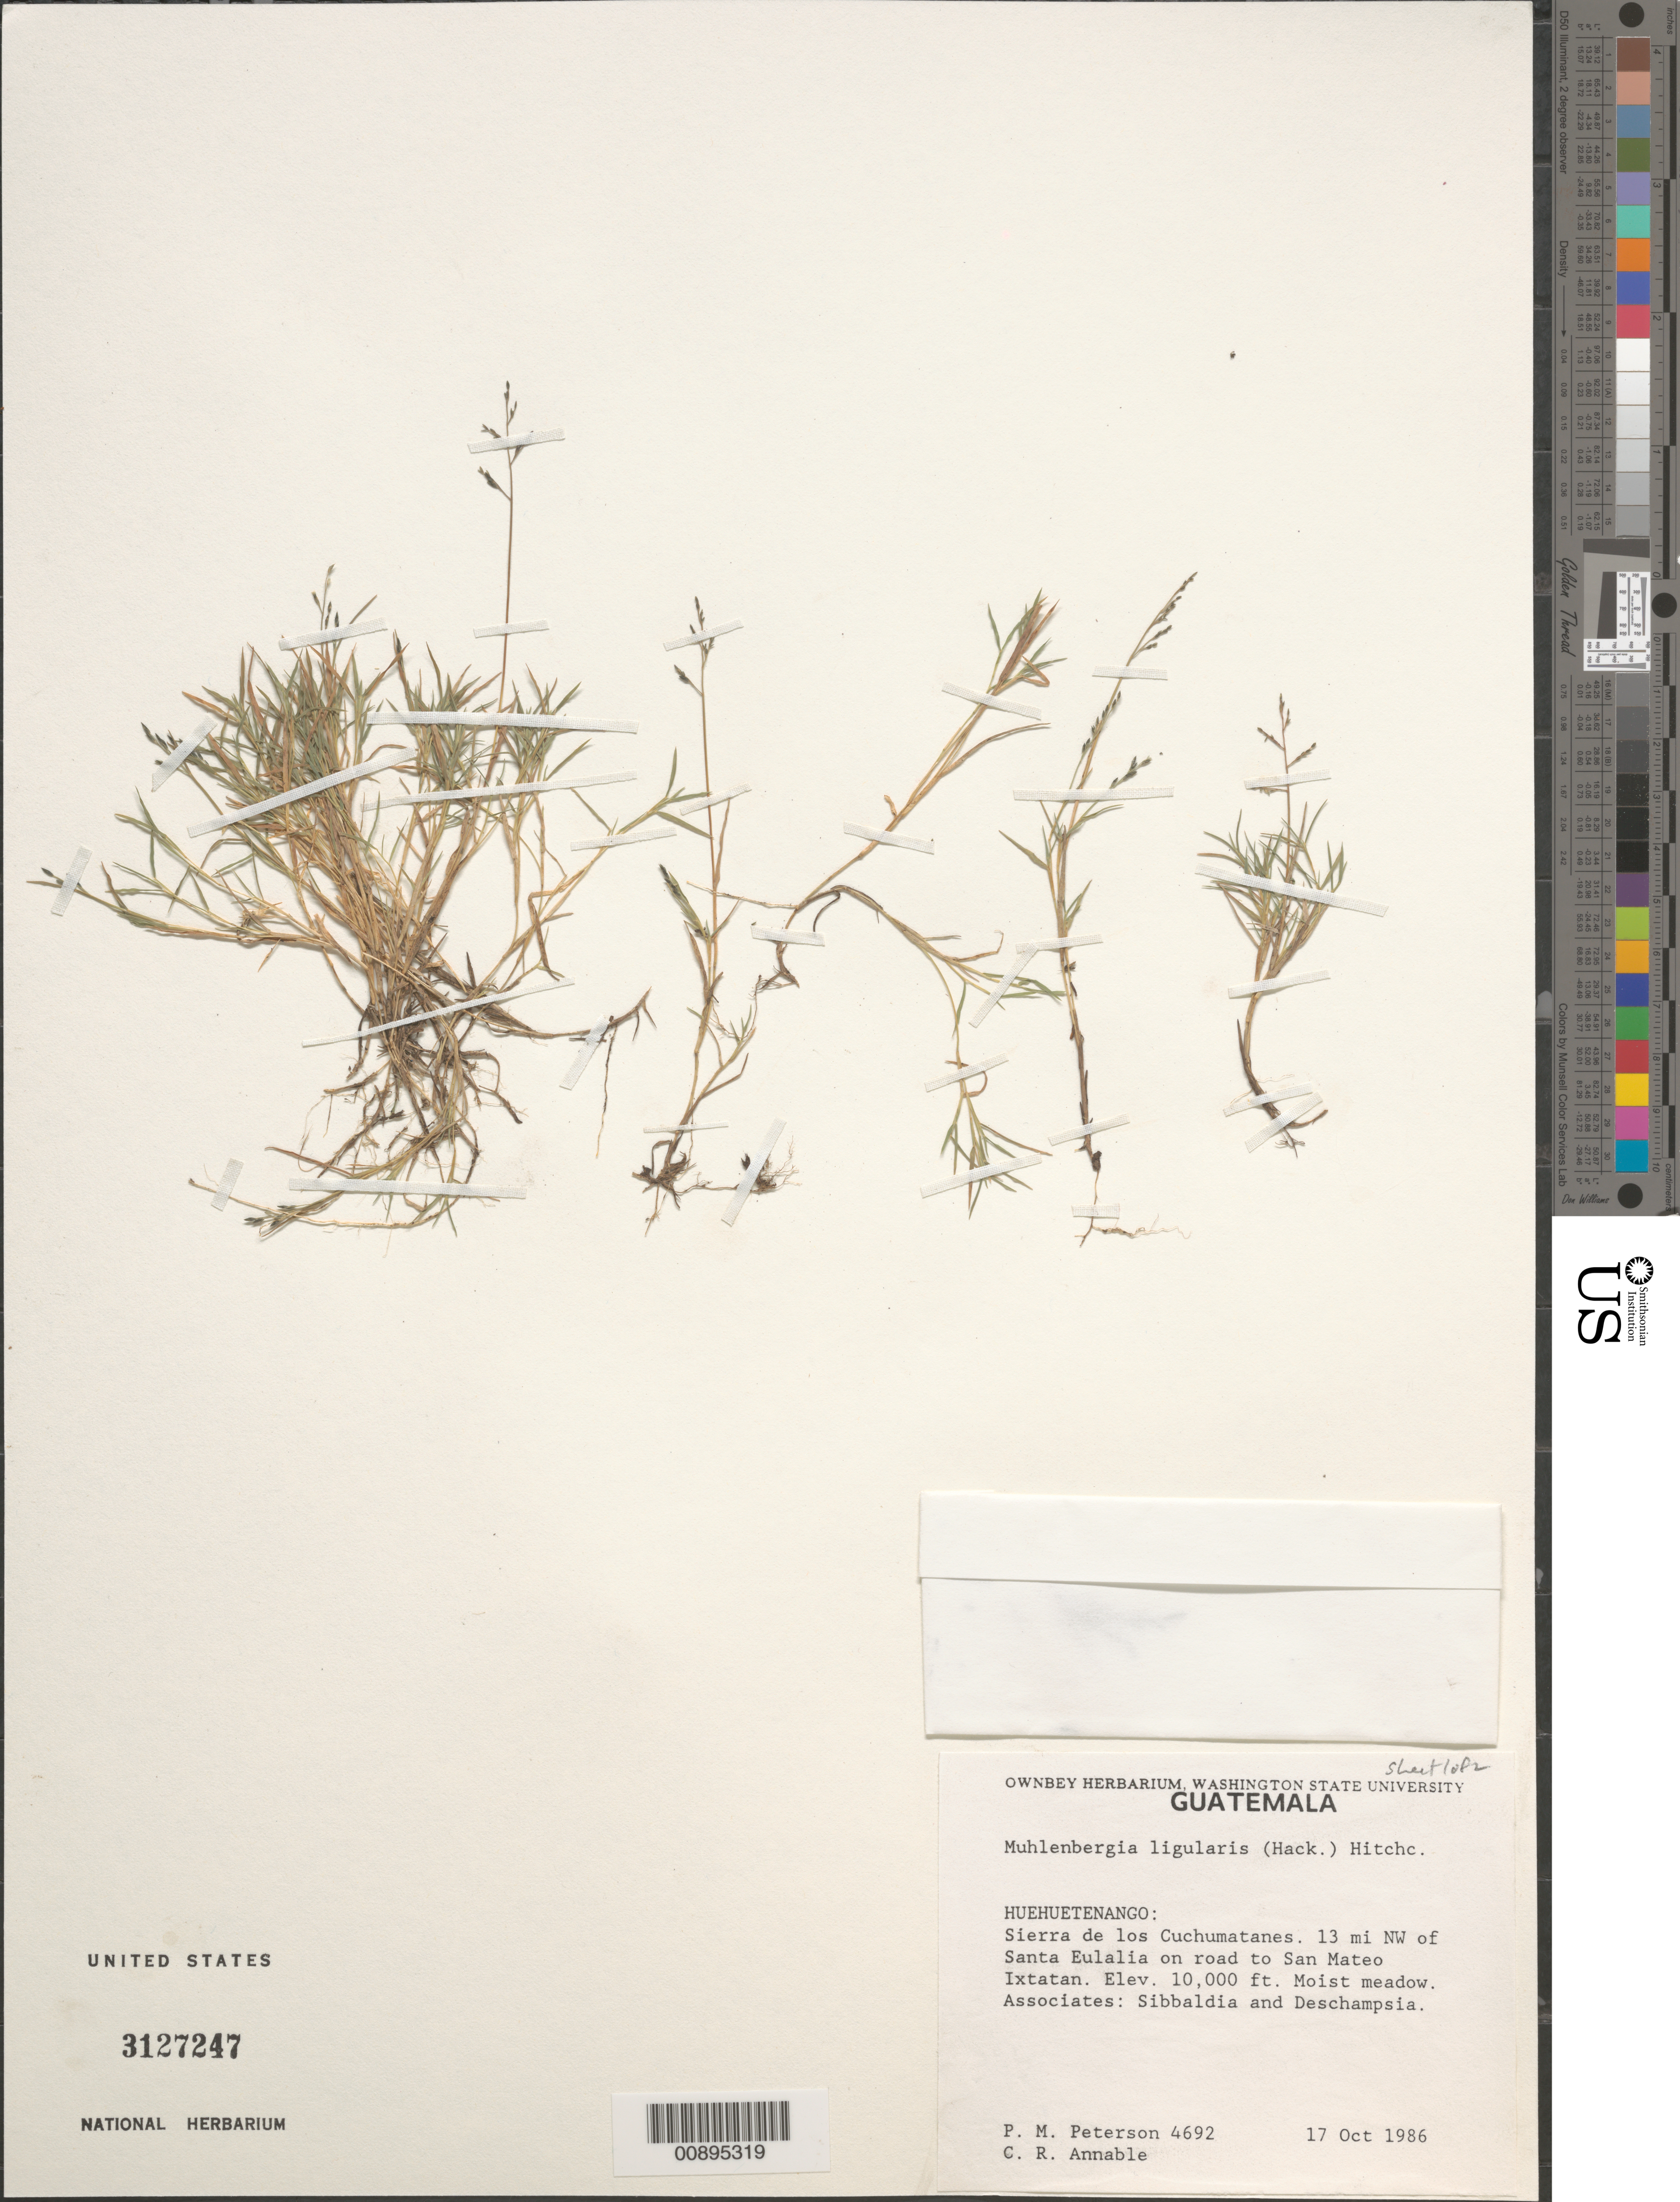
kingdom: Plantae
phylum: Tracheophyta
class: Liliopsida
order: Poales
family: Poaceae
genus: Muhlenbergia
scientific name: Muhlenbergia ligularis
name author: (Hack.) Hitchc.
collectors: P. M. Peterson & C. R. Annable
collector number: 04692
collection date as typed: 17 Oct 1986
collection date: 1986-10-17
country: Guatemala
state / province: Huehuetenango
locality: Sierra de las Cuchumatanes, 13 miles Northwest of Santa Eulalia on road to San Mateo Ixtatan.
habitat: Moist meadow, associated with Sibbaldia and Deschampsia.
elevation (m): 3048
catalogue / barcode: US 3127247